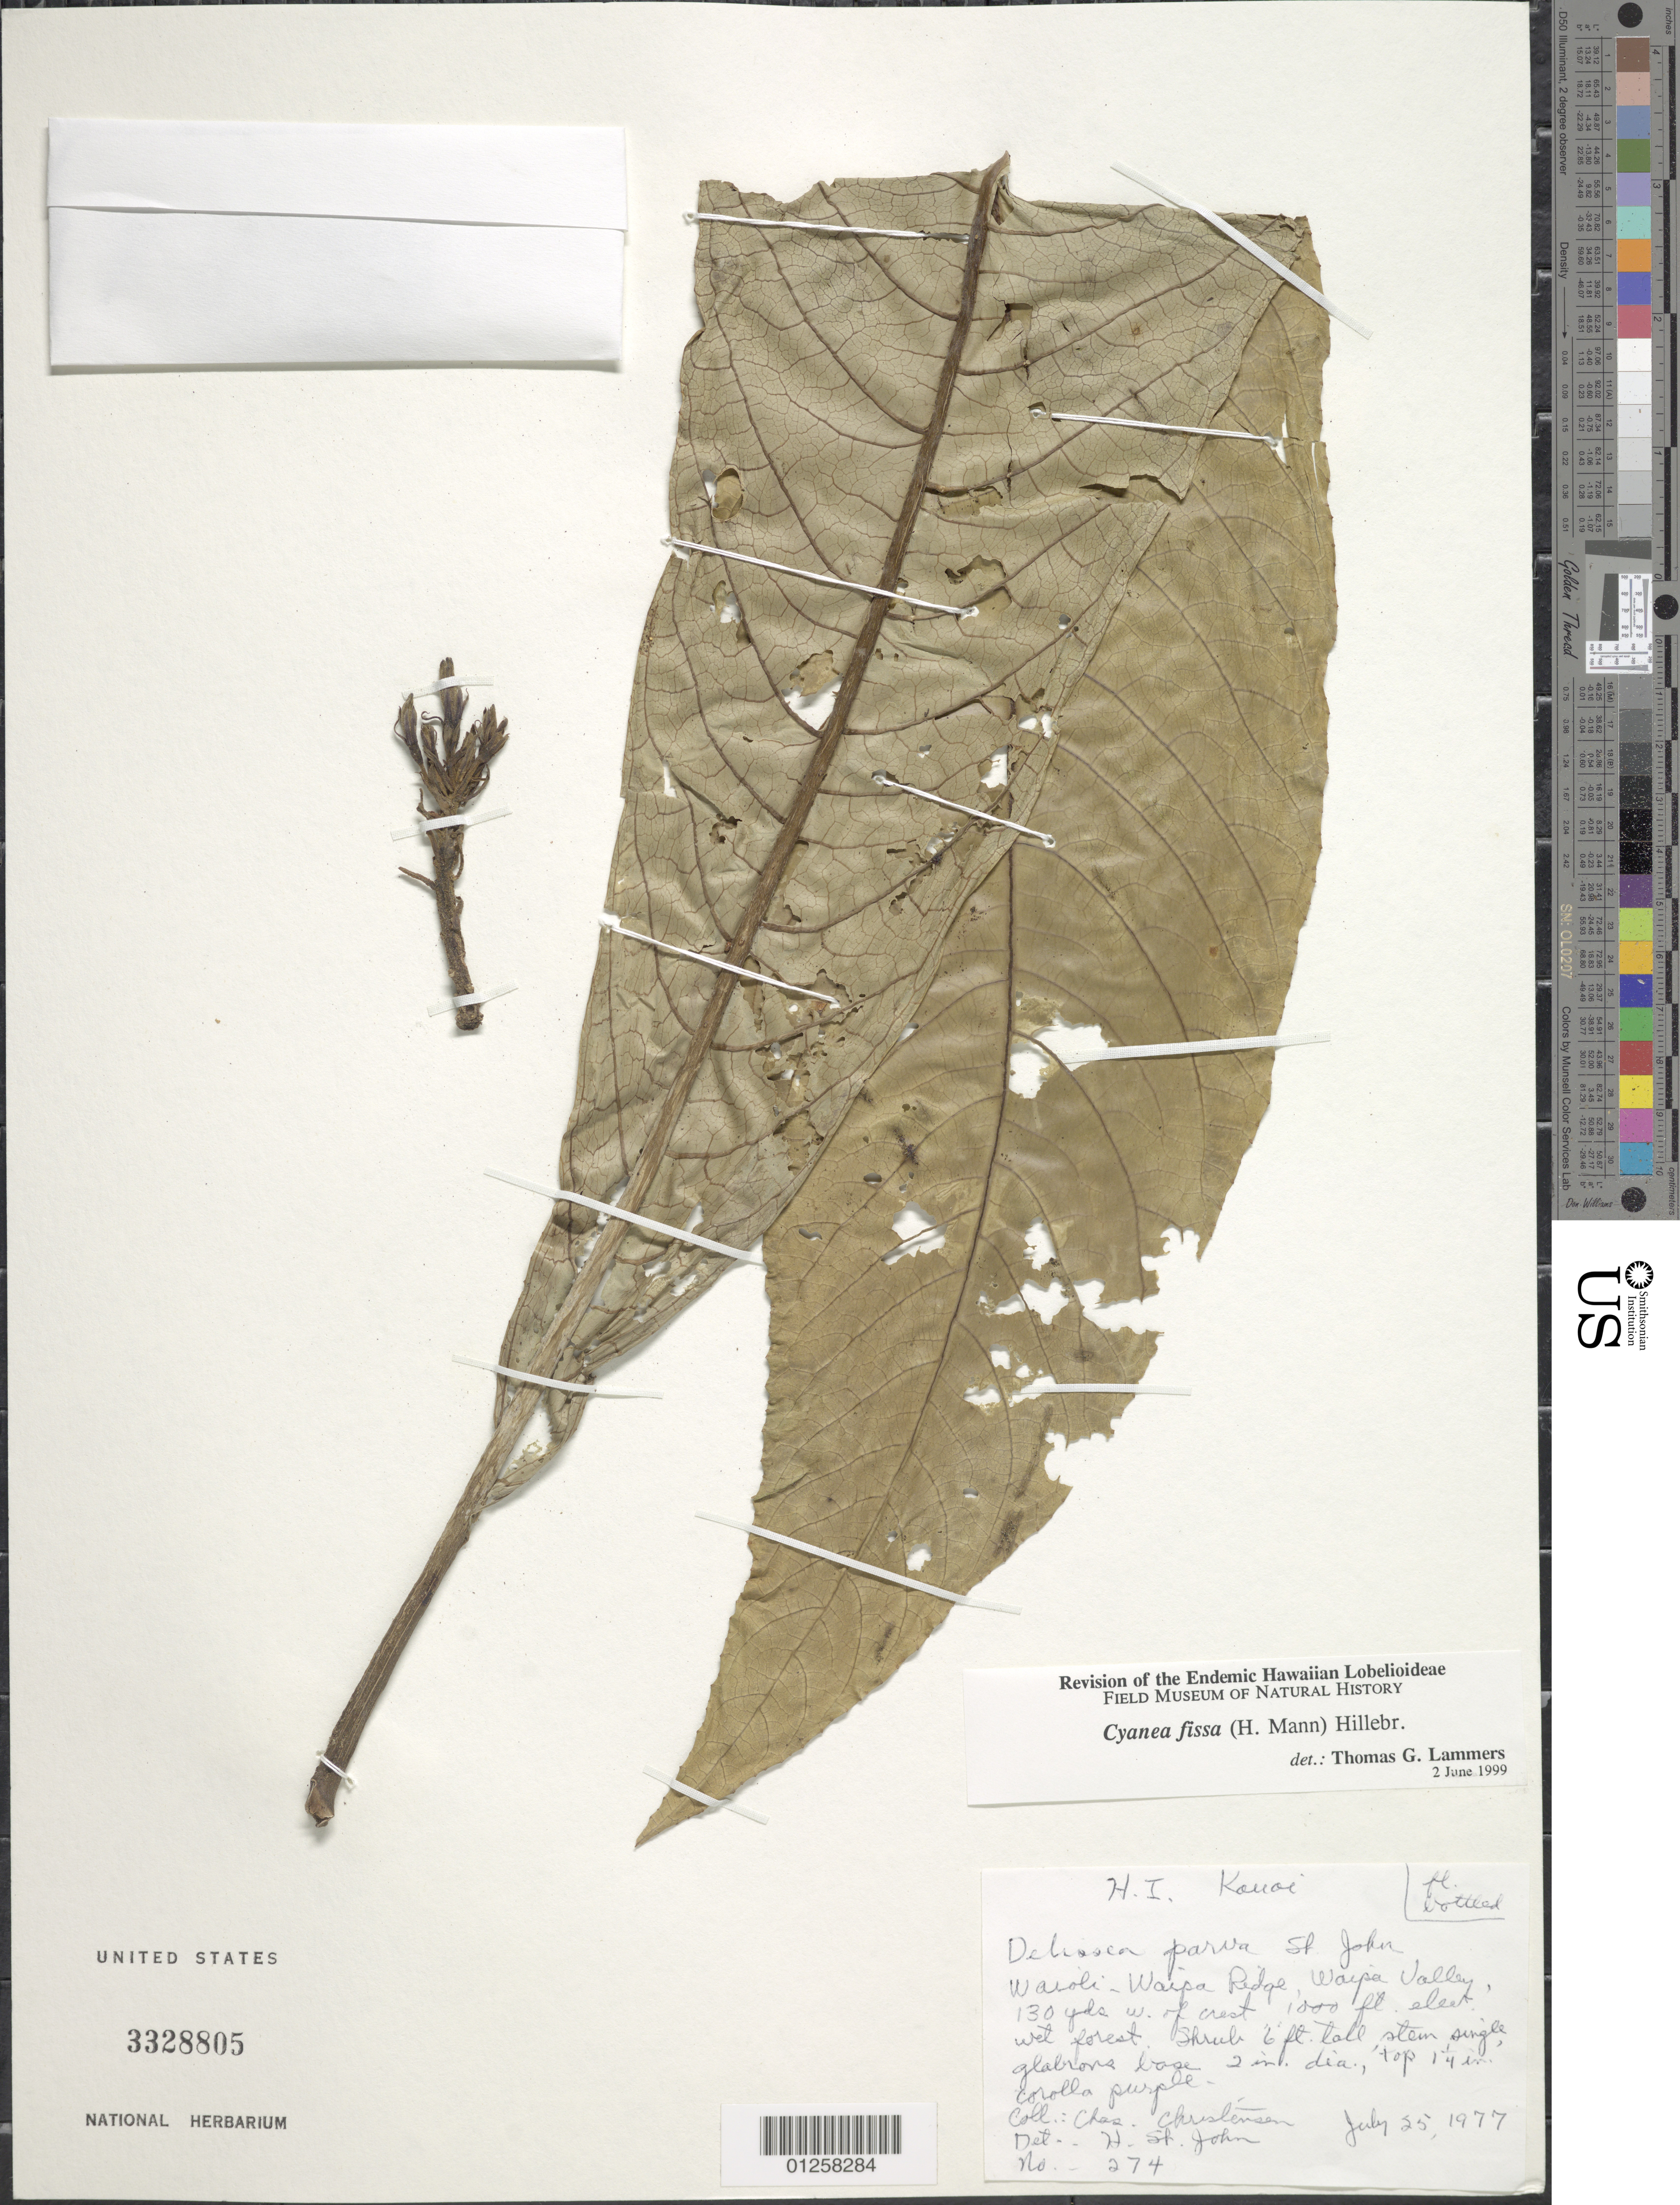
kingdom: Plantae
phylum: Tracheophyta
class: Magnoliopsida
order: Asterales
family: Campanulaceae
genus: Cyanea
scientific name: Cyanea fissa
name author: (H. Mann) Hillebr.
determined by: Lammers, T. G.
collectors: C. Cristensen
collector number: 274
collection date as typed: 25 Jul 1977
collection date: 1977-07-25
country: United States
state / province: Hawaii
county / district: Kauai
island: Kaua'i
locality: Waioli--Waipa Ridge, Waipa Valley, 130 yards W crest.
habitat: Wet forest.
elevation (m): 305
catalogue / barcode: US 3328805